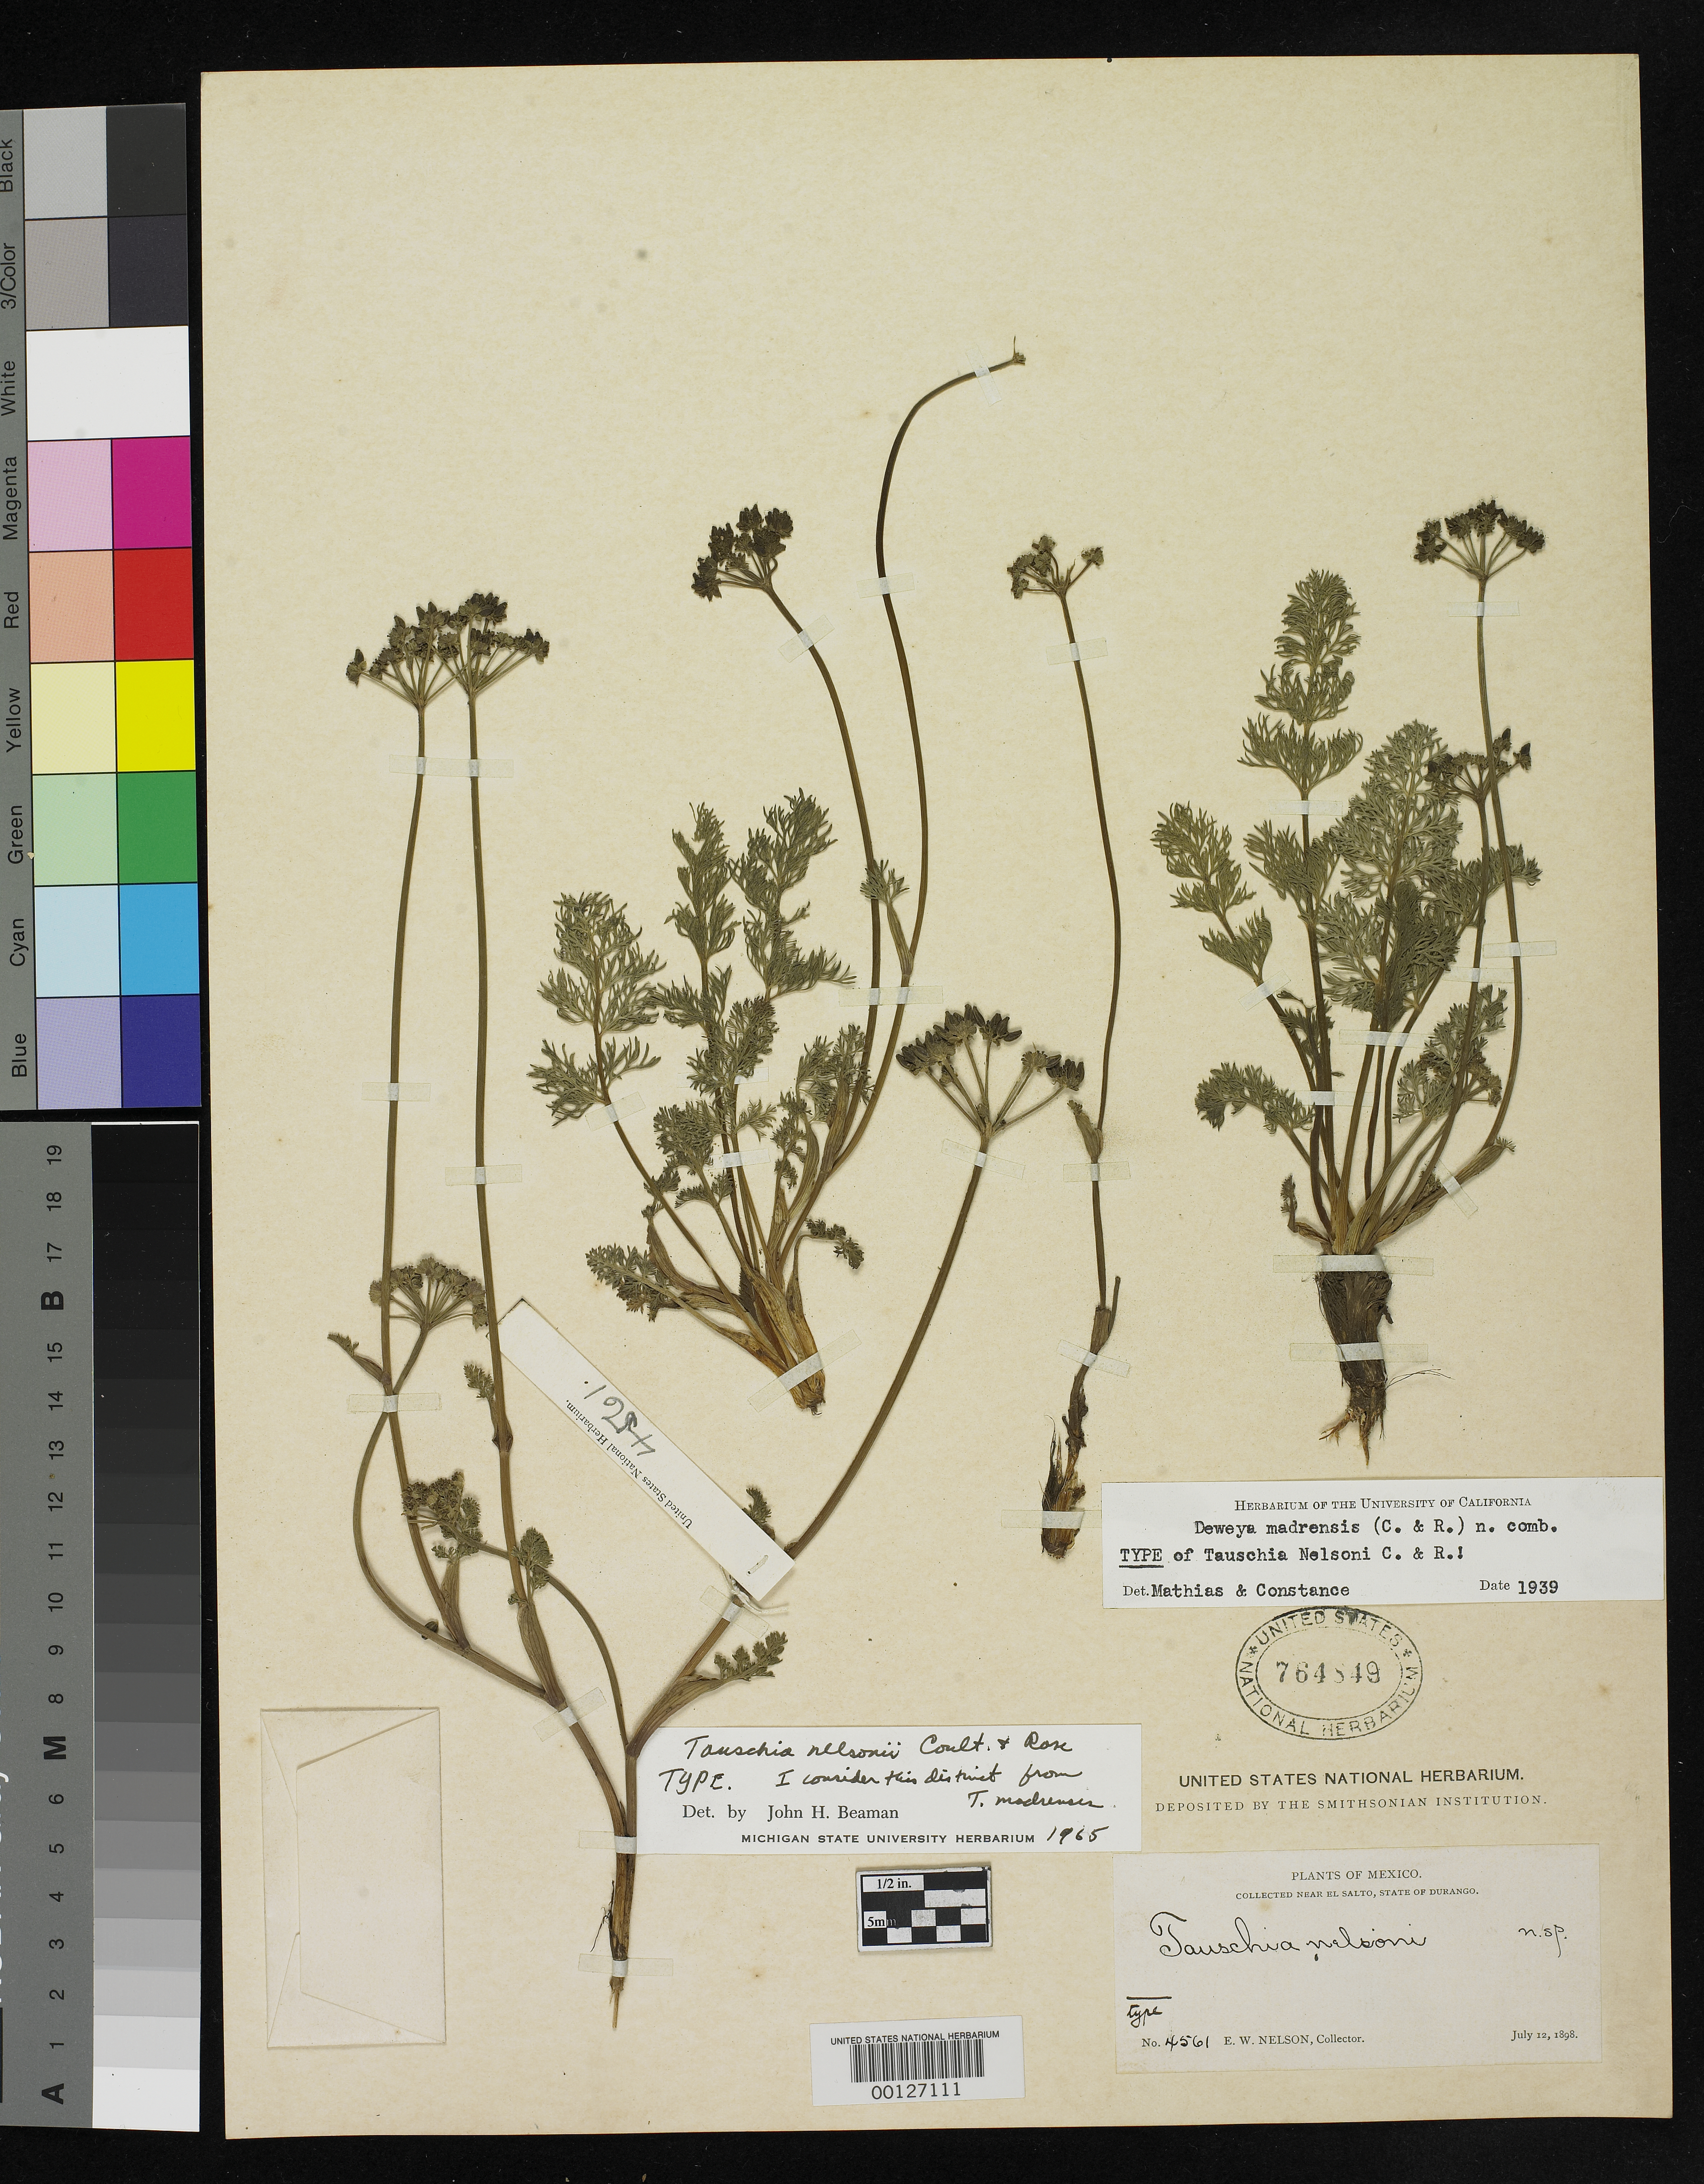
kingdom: Plantae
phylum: Tracheophyta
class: Magnoliopsida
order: Apiales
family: Apiaceae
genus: Tauschia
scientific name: Tauschia nelsonii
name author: J.M. Coult. & Rose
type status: Type Collection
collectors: E. W. Nelson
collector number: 4561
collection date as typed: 12 Jul 1898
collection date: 1898-07-12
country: Mexico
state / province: Durango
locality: Near El Salto.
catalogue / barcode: US 764849